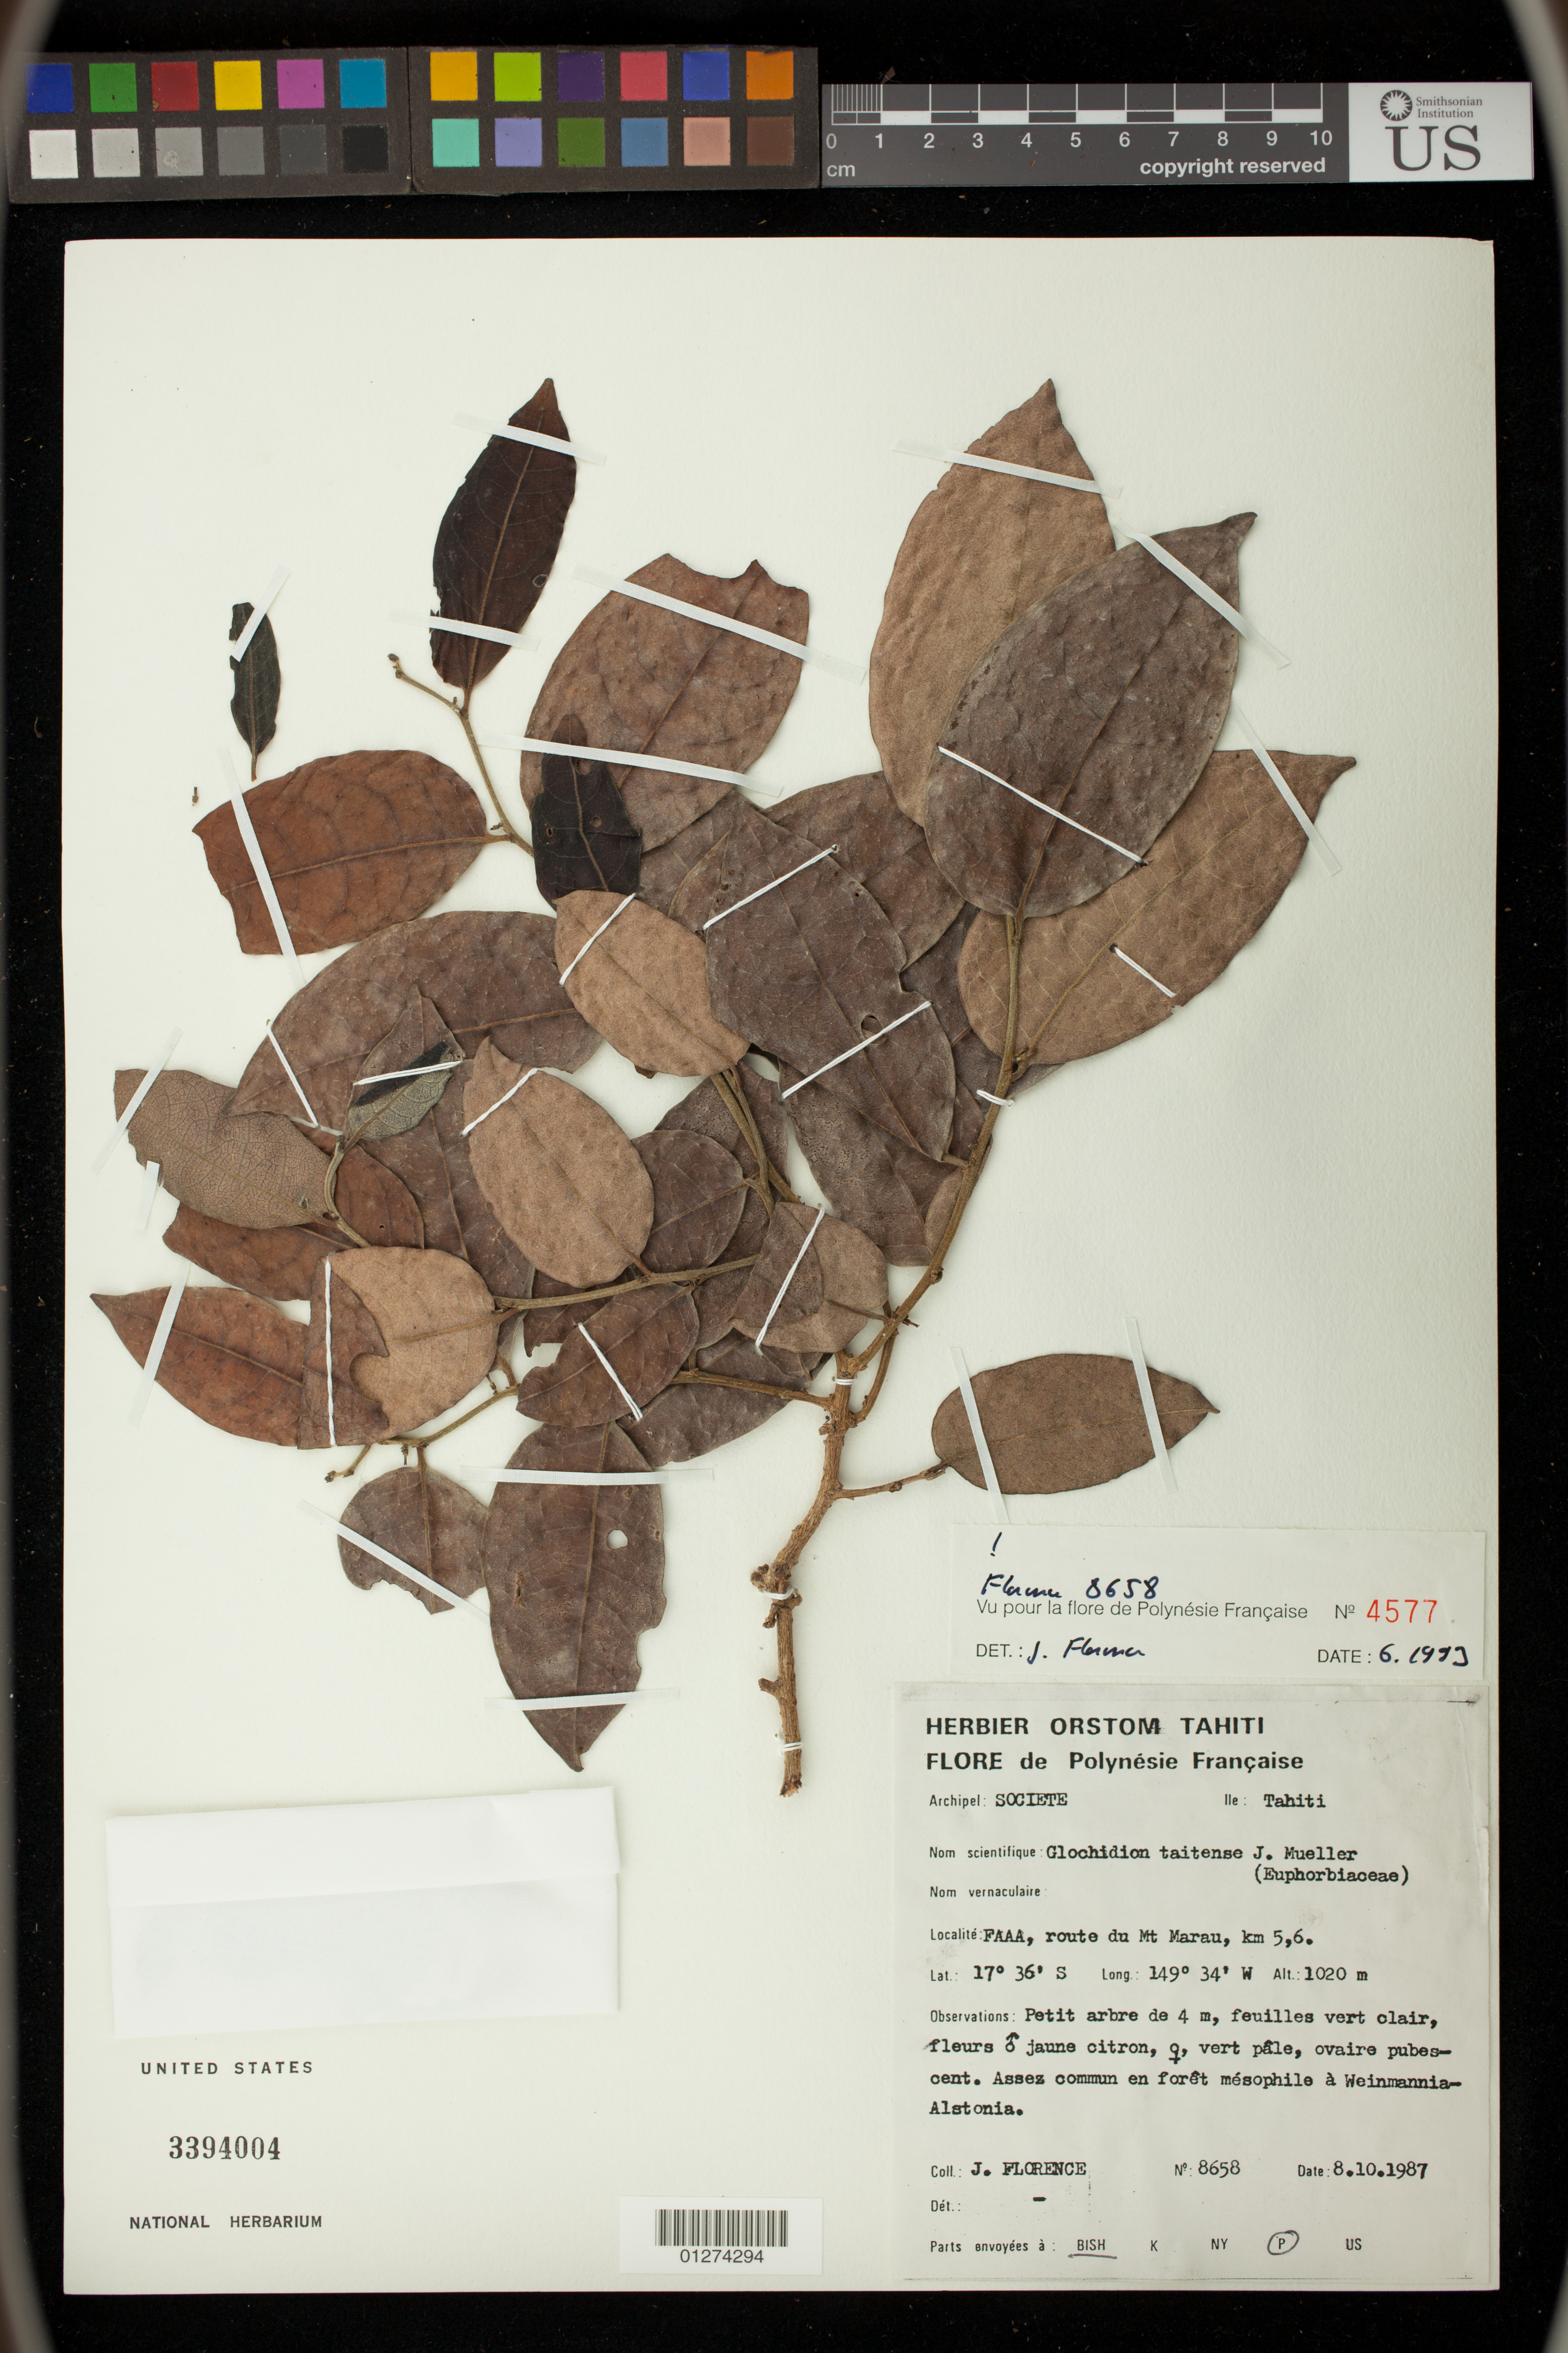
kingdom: Plantae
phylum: Tracheophyta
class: Magnoliopsida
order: Malpighiales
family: Phyllanthaceae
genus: Phyllanthus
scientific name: Phyllanthus taitensis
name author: (Baill. ex Müll. Arg.) Müll. Arg.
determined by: Wagner, W. L., (BOT), Smithsonian Institution - National Museum of Natural History (UNITED STATES)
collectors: J. Florence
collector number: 8658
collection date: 1987-10-08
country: French Polynesia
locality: Societe. Tahiti. FAAA, route du Mt Marau, km 5,6.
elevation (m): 1020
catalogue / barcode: US 3394004